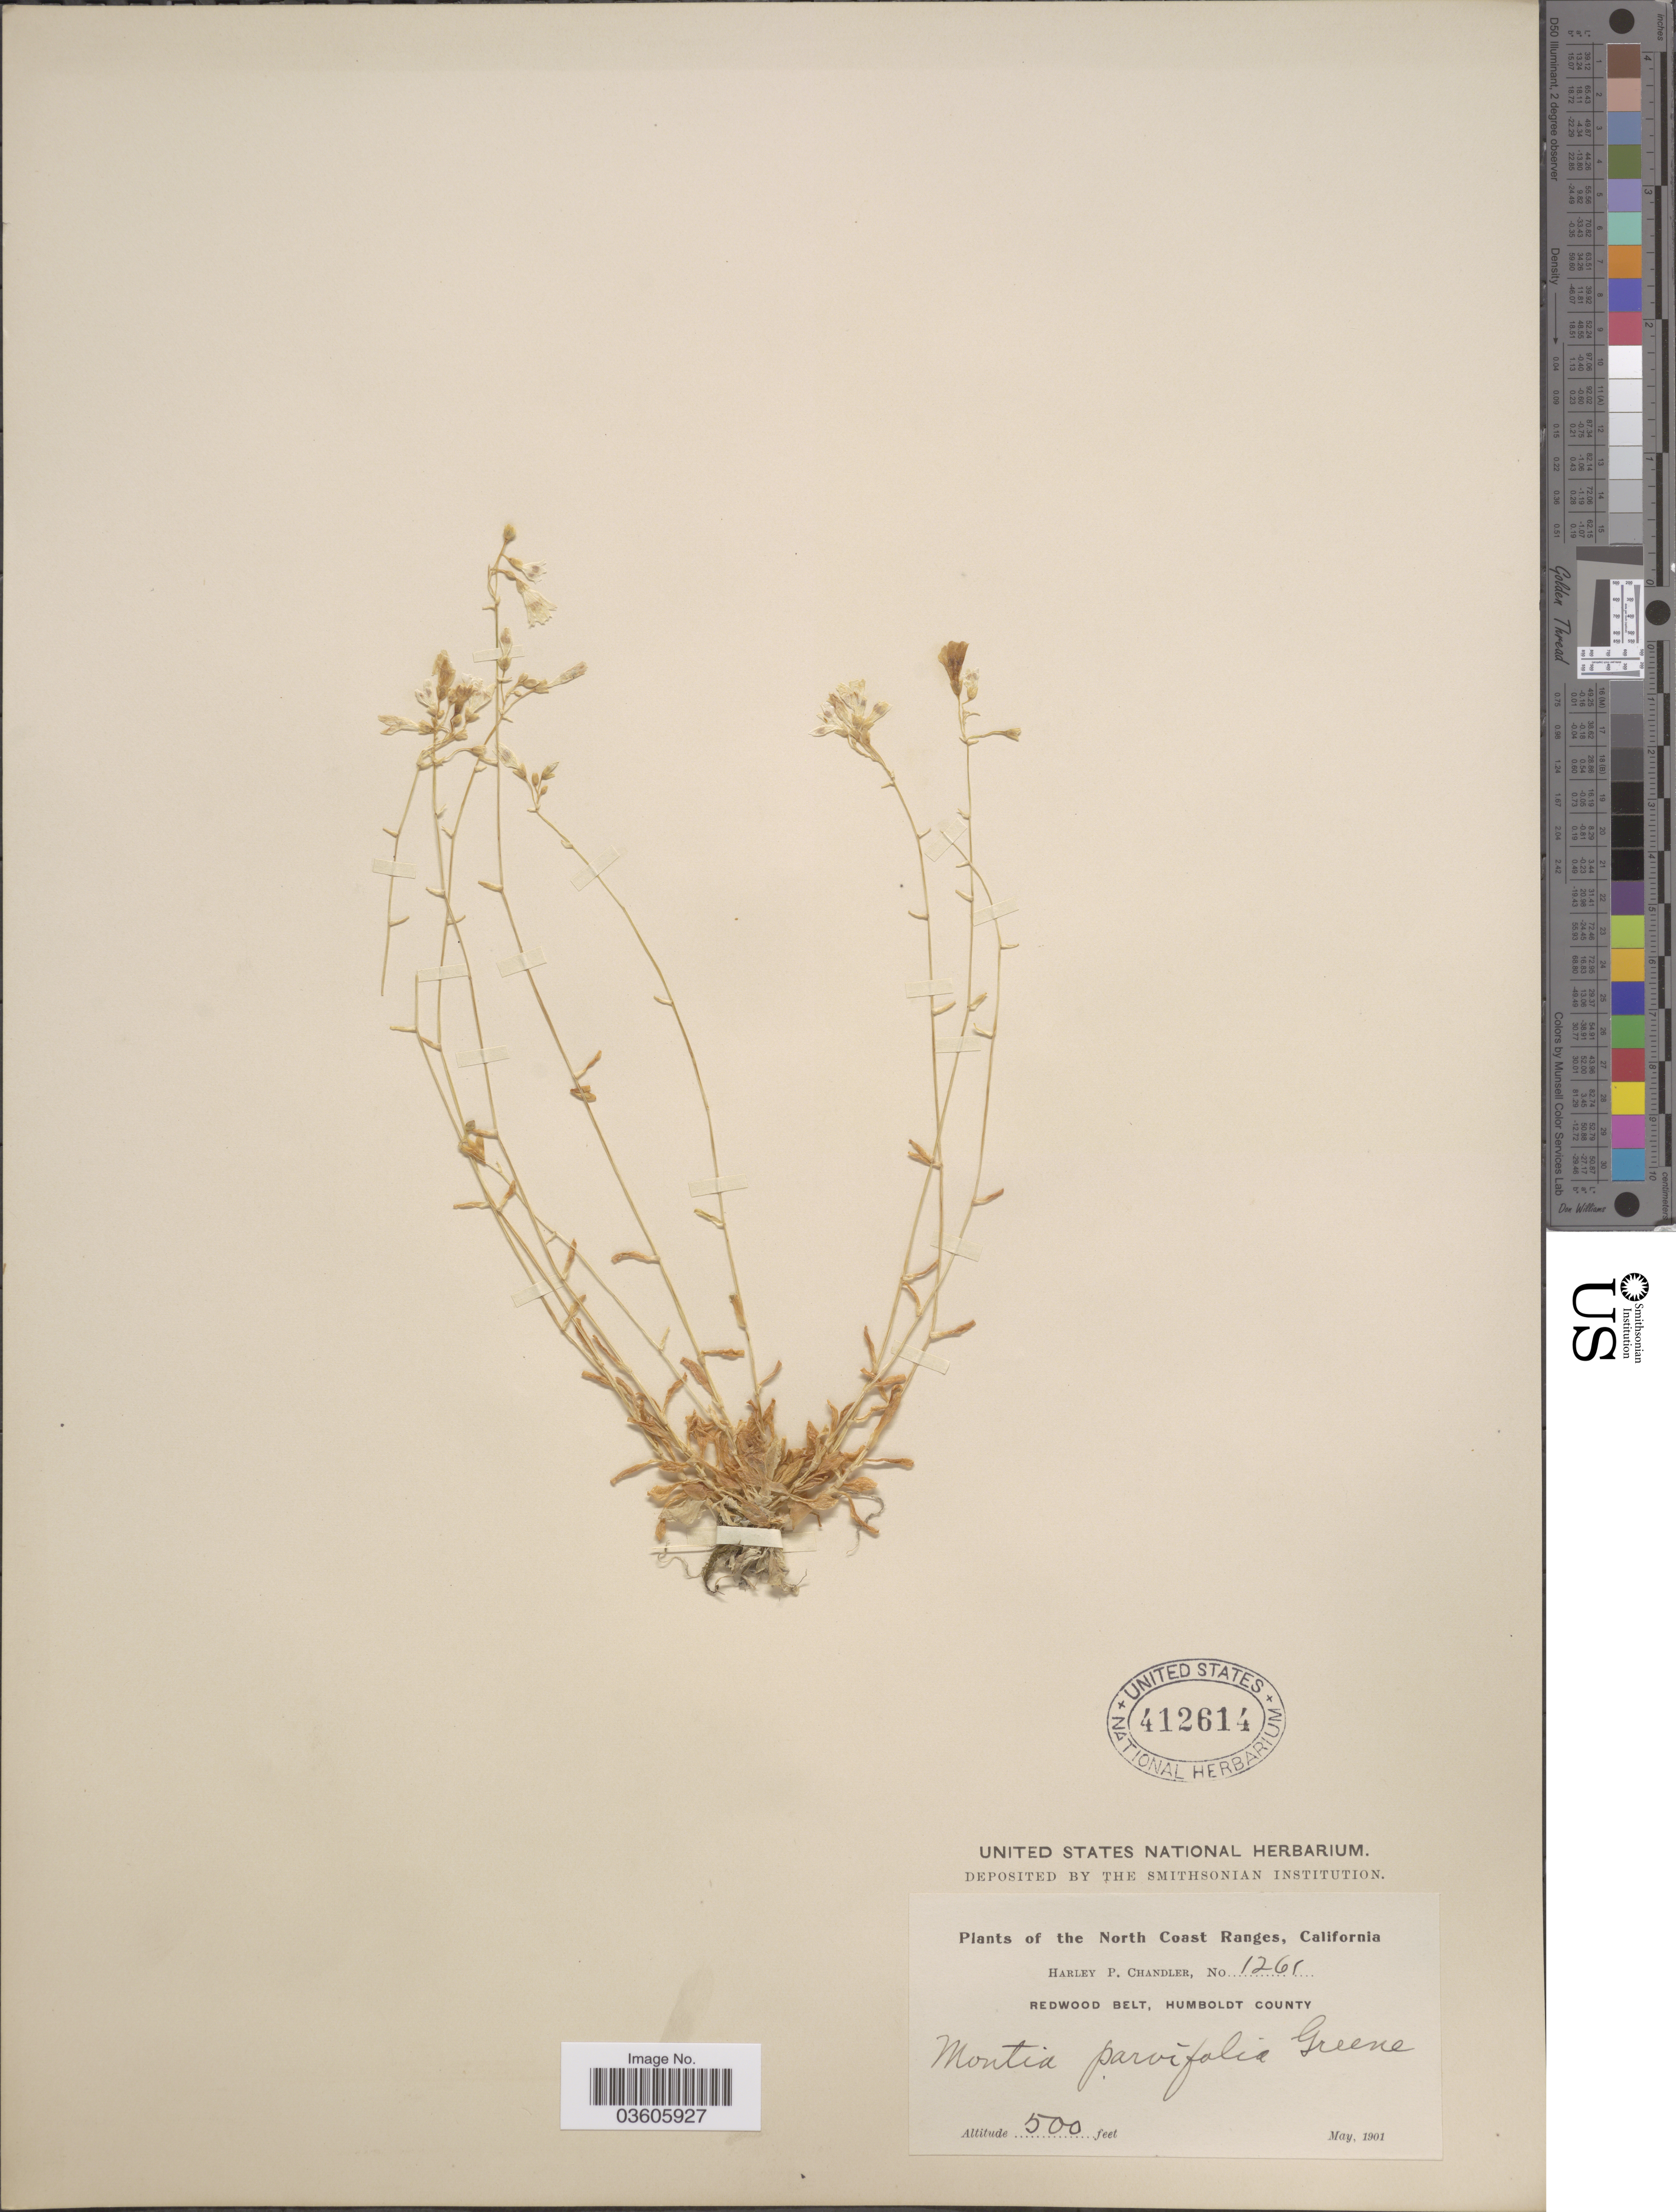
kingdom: Plantae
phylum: Tracheophyta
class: Magnoliopsida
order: Caryophyllales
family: Montiaceae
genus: Montia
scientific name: Montia parvifolia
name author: (Moc. ex DC.) Greene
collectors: H. Chandler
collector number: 1261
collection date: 1901-05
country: United States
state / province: California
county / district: Humboldt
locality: The North Coast Ranges. Redwood Belt, Humboldt County.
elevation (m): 152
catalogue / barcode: US 412614